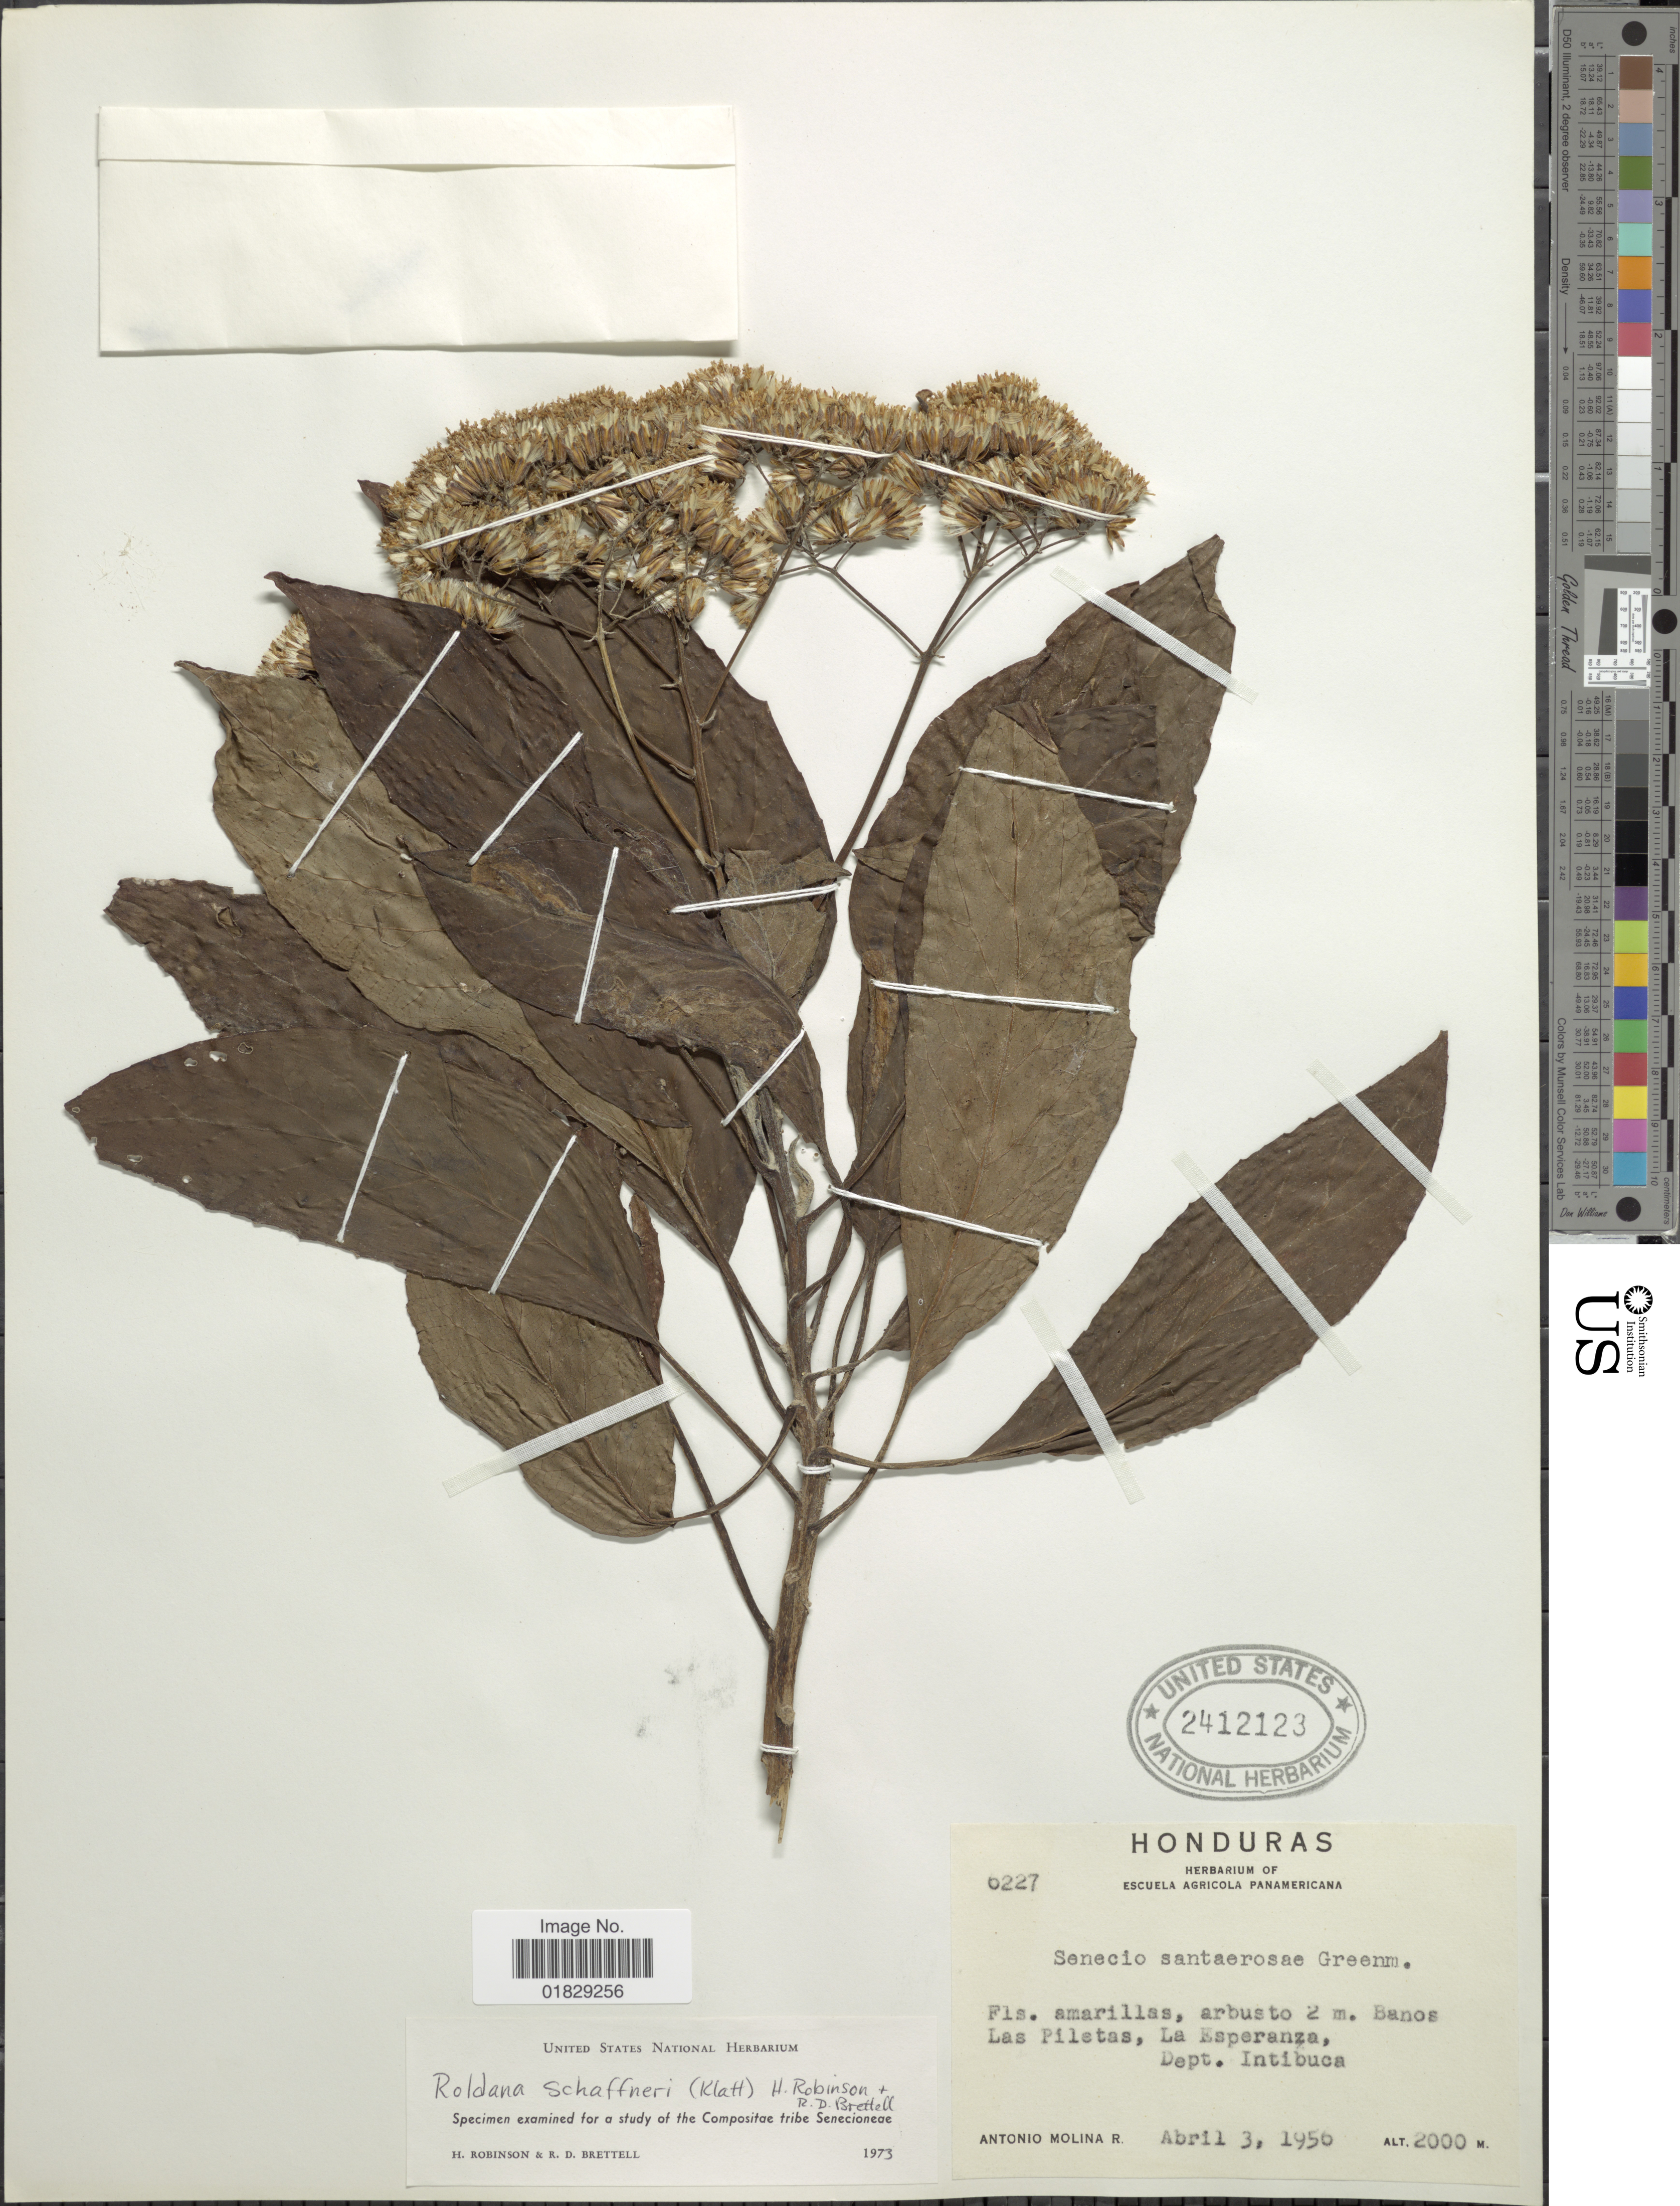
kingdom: Plantae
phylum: Tracheophyta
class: Magnoliopsida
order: Asterales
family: Asteraceae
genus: Roldana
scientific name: Roldana schaffneri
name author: (Sch. Bip. ex Klatt) H. Rob. & Brettell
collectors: A. Molina R.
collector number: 6227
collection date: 1950-04-03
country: Honduras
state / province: Intibuca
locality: Banos Las Piletas, La Esperanza, Dept. Intibuca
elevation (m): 2000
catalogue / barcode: US 2412123